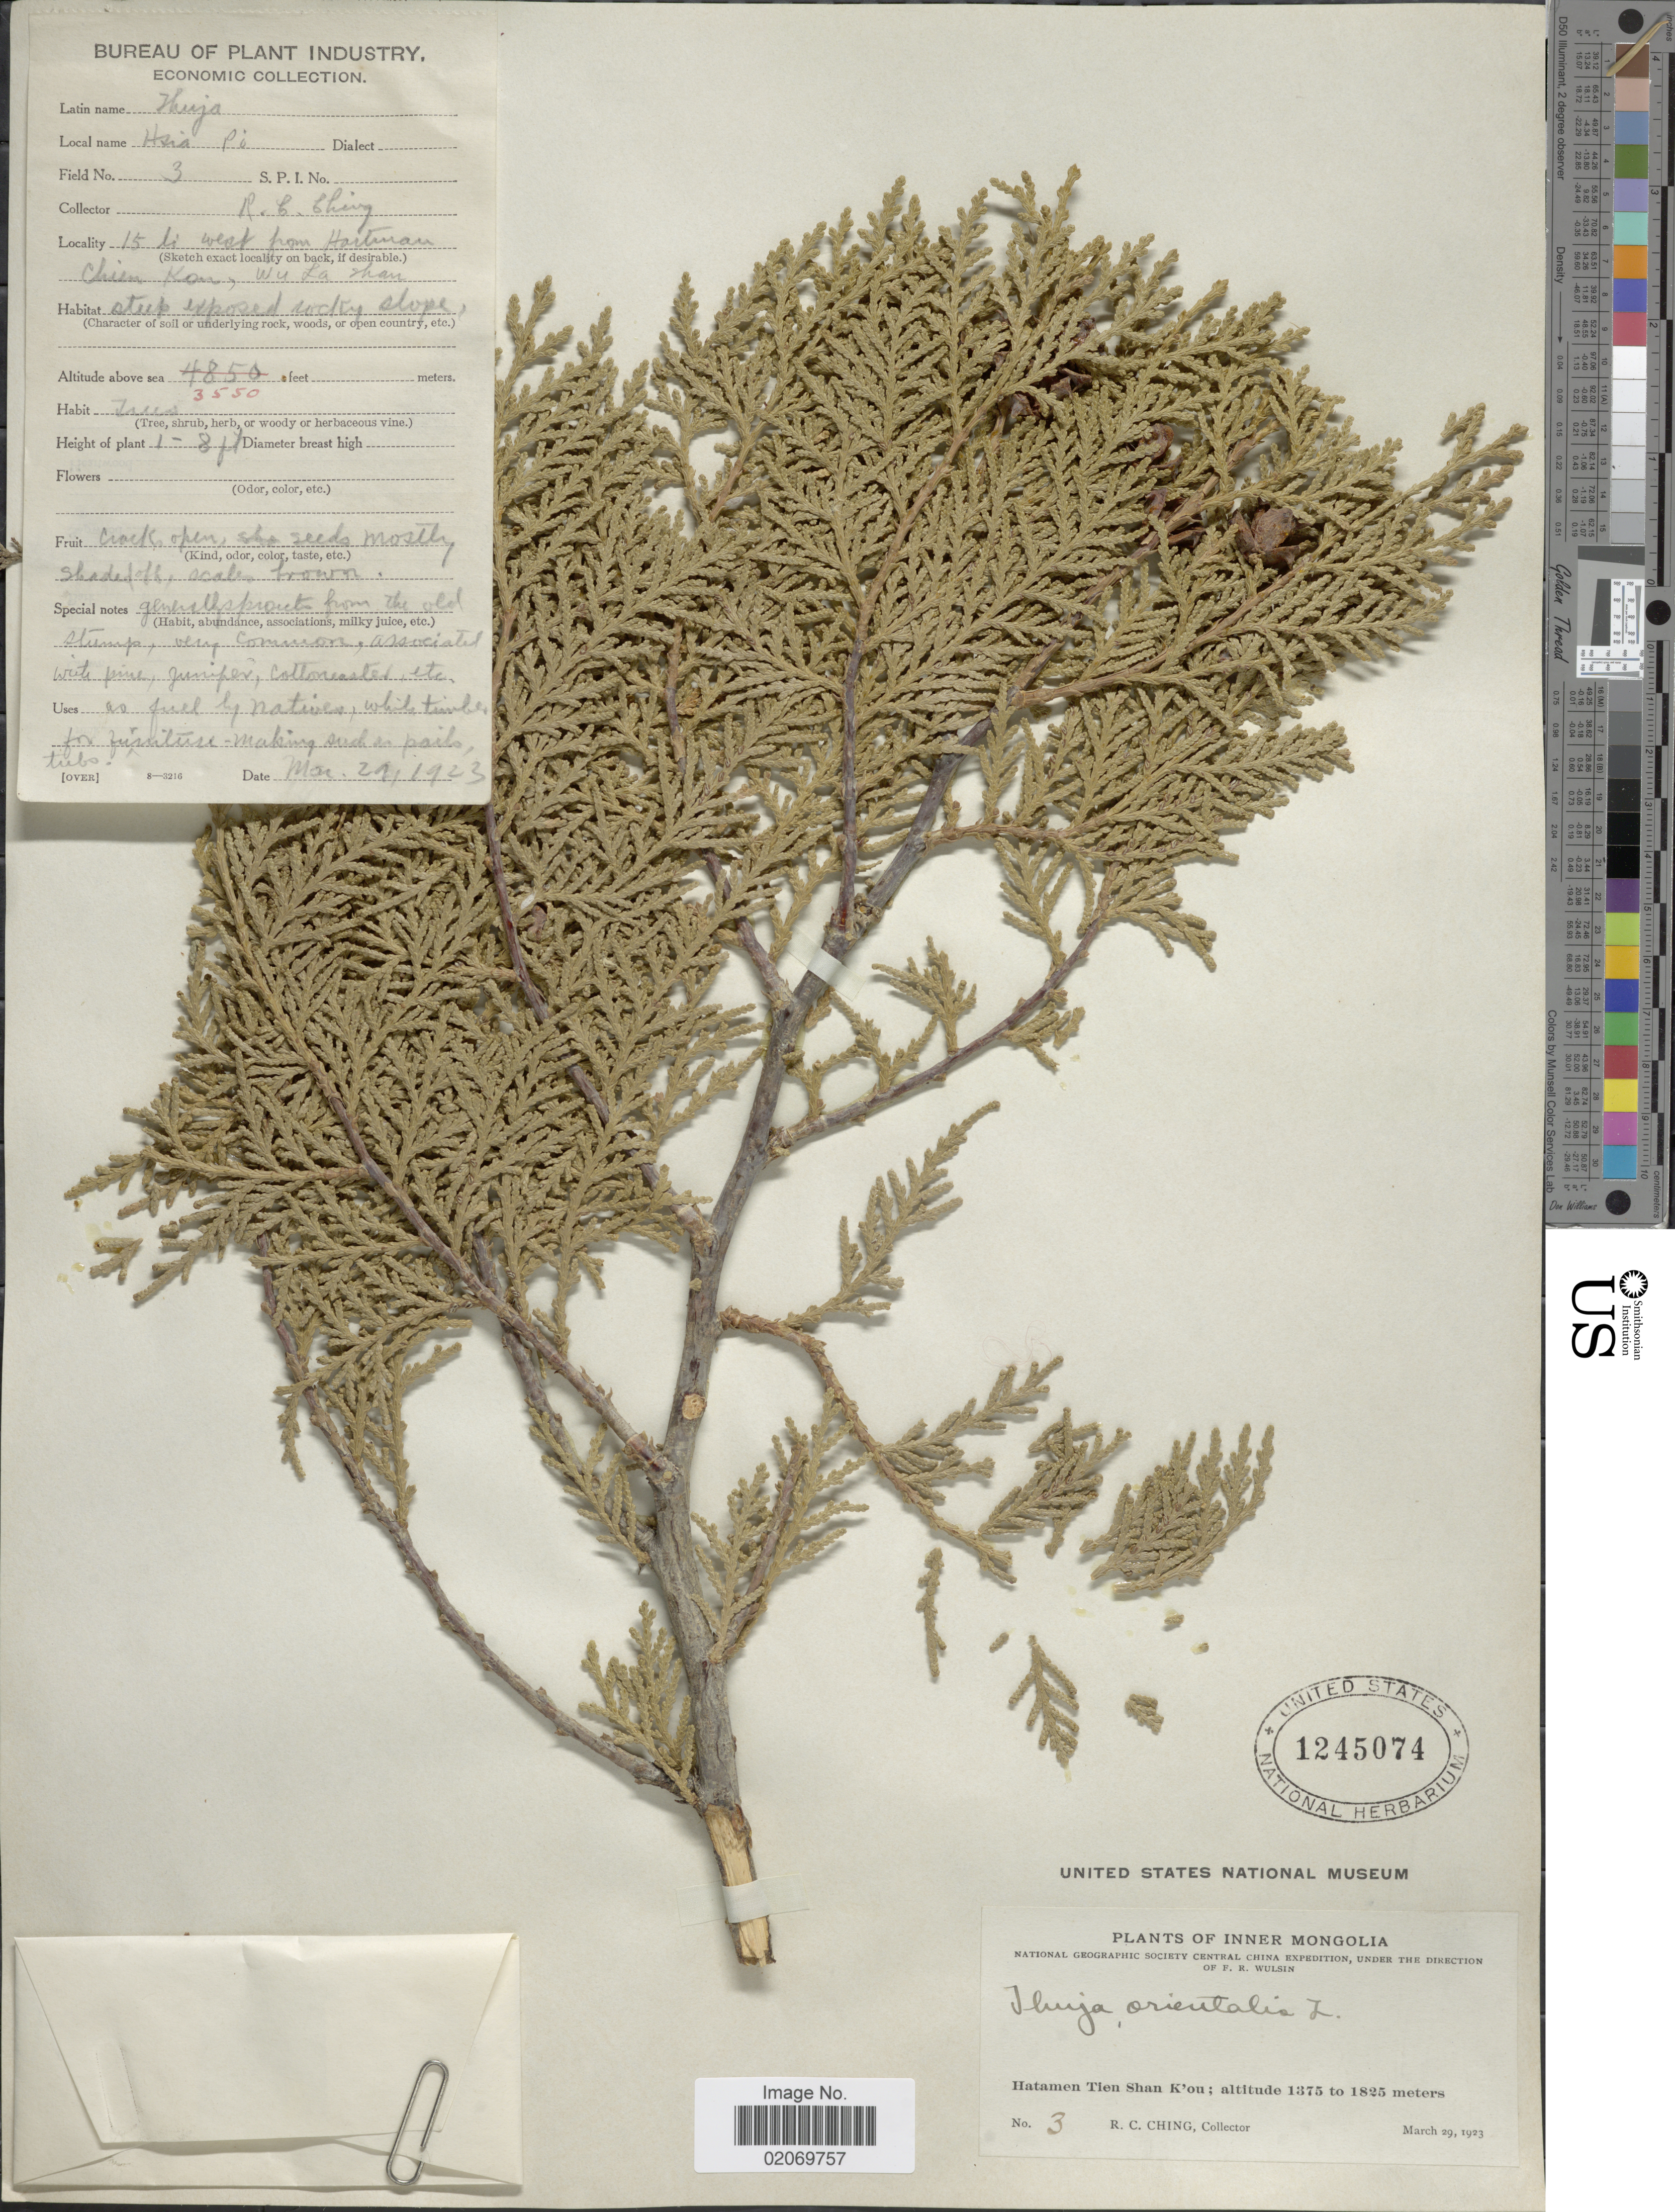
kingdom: Plantae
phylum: Tracheophyta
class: Pinopsida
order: Pinales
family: Cupressaceae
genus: Thuja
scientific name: Thuja orientalis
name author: L.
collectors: R. C. Ching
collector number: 3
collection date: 1923-03-29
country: China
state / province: Nei Monggol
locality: Inner Mongolia, Hatamen Tien Shan K'ou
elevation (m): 1375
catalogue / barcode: US 1245074